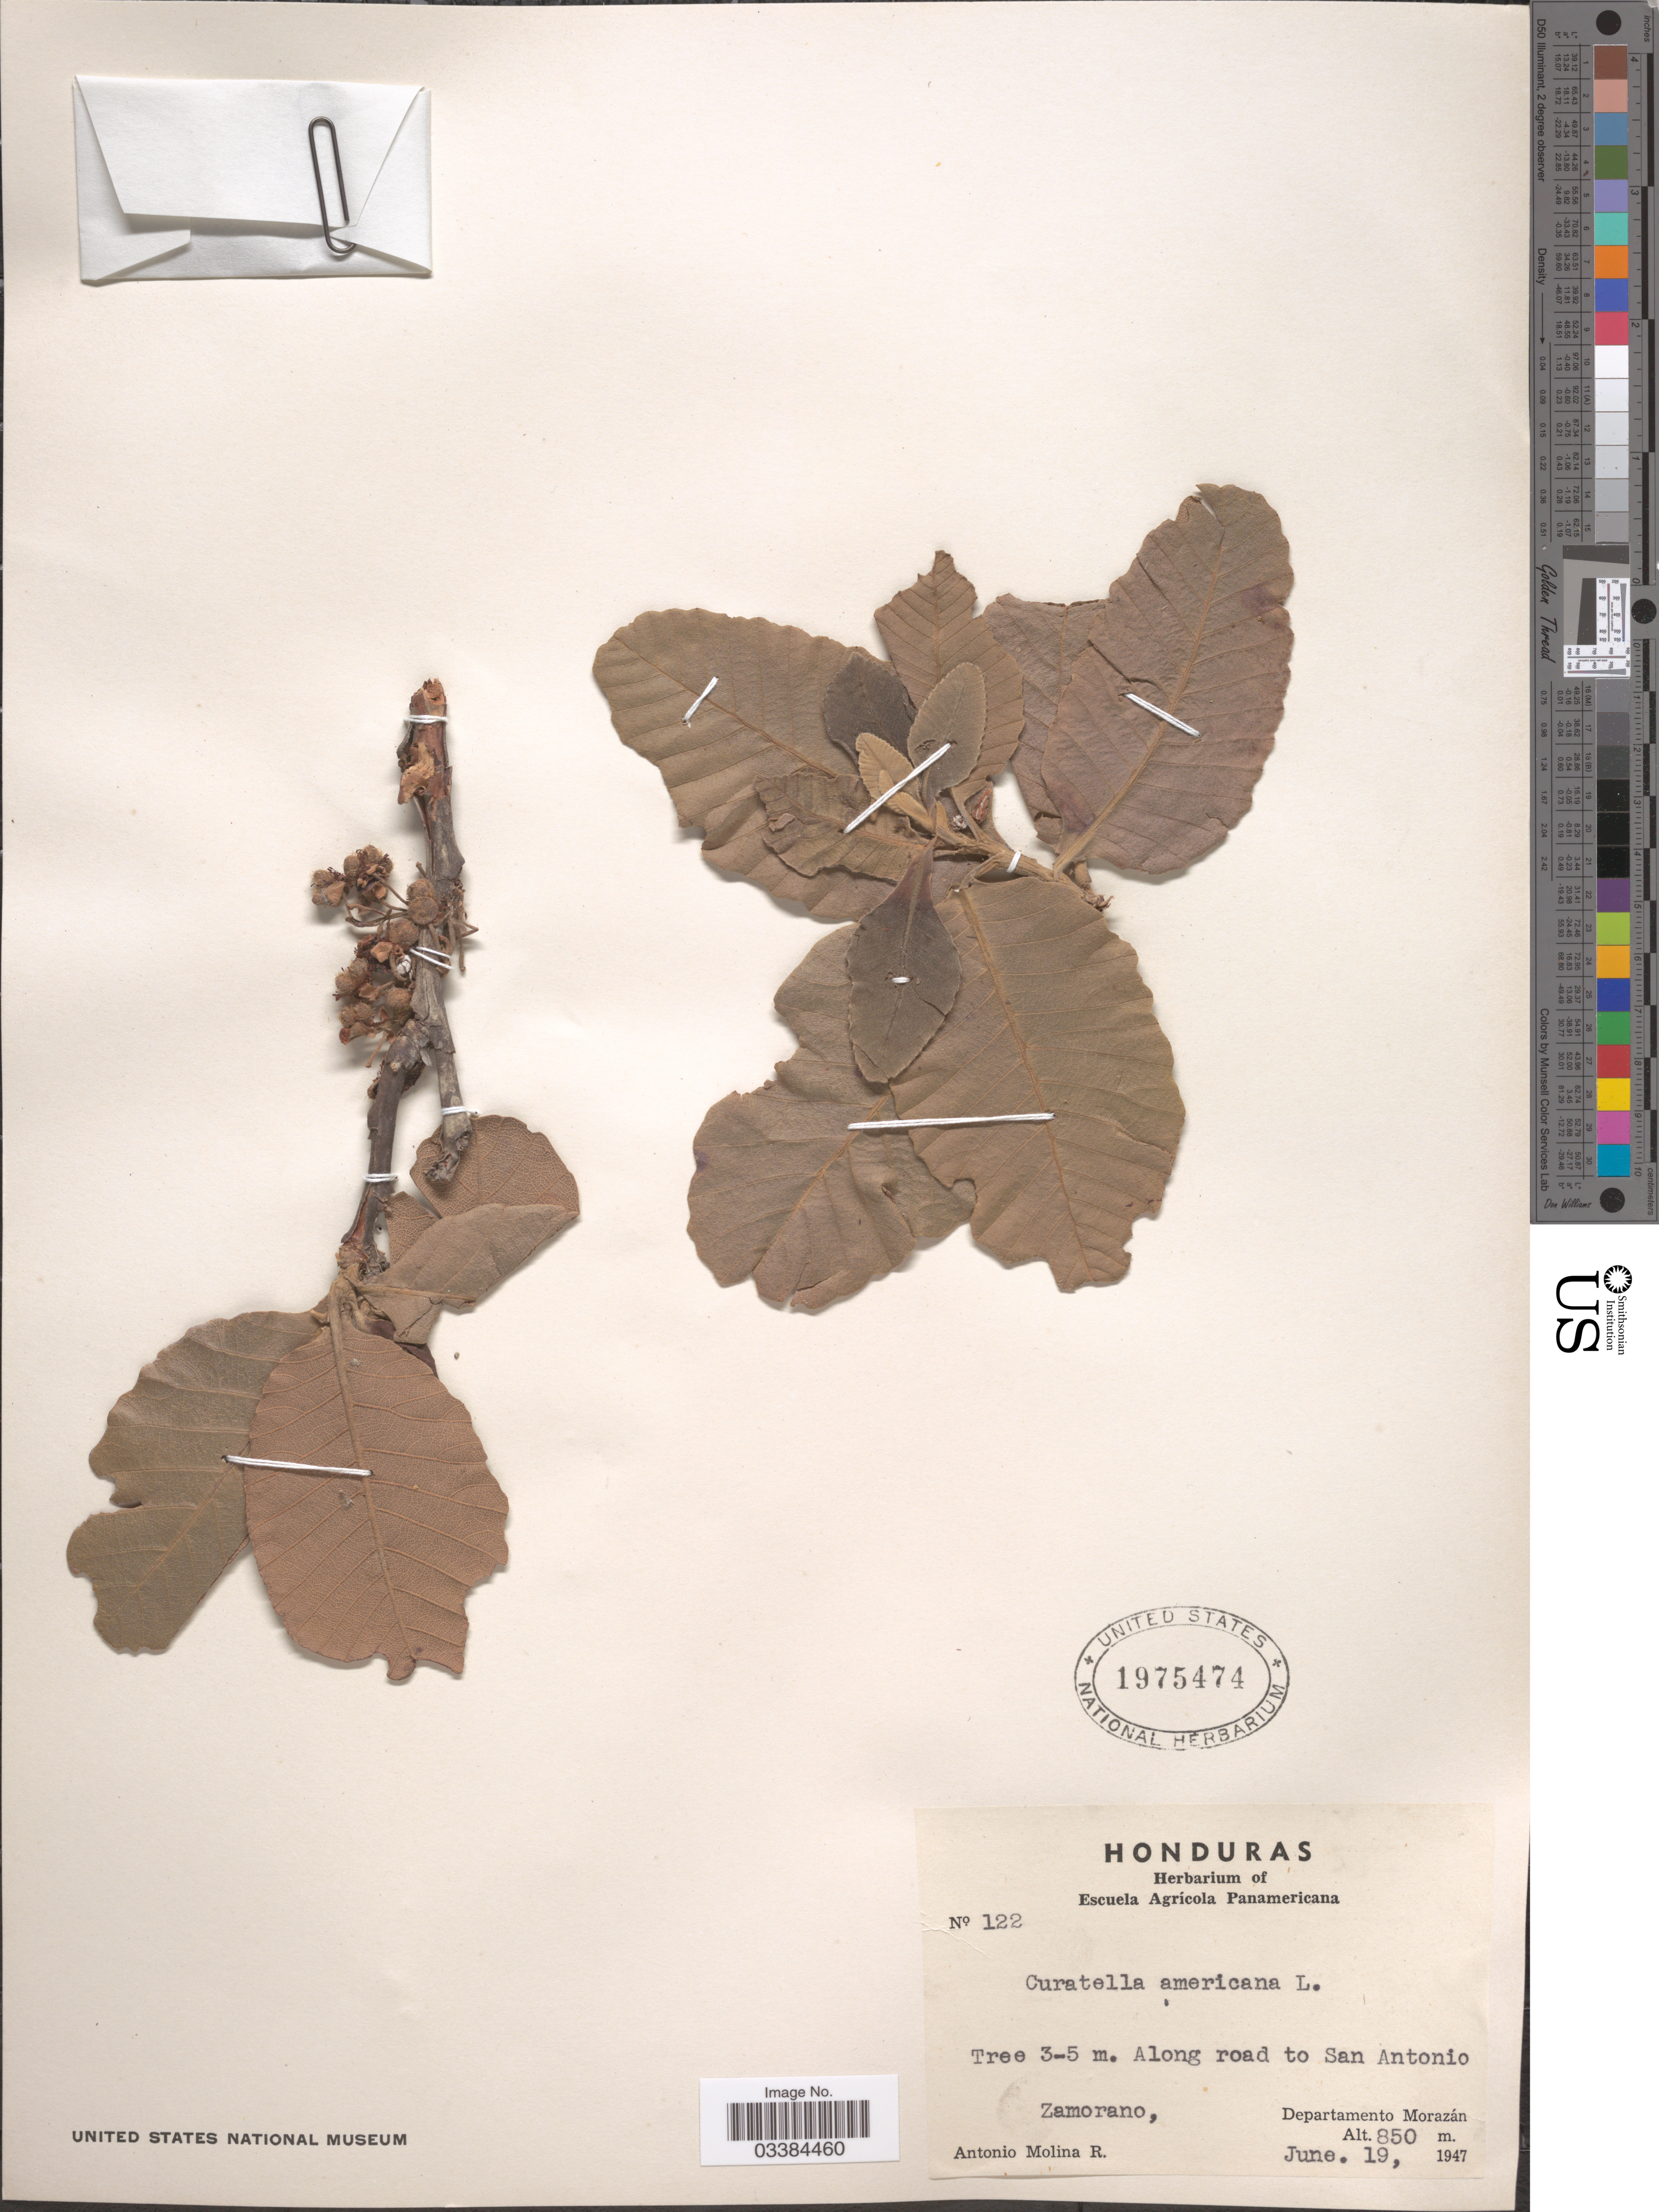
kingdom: Plantae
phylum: Tracheophyta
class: Magnoliopsida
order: Dilleniales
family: Dilleniaceae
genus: Curatella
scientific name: Curatella americana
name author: L.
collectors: A. Molina R.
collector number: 122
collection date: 1947-06-19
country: Honduras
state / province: Fco. Morazán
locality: Along road to San Antonio, Zamorano, Departamento Morazán.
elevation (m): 850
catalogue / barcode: US 1975474